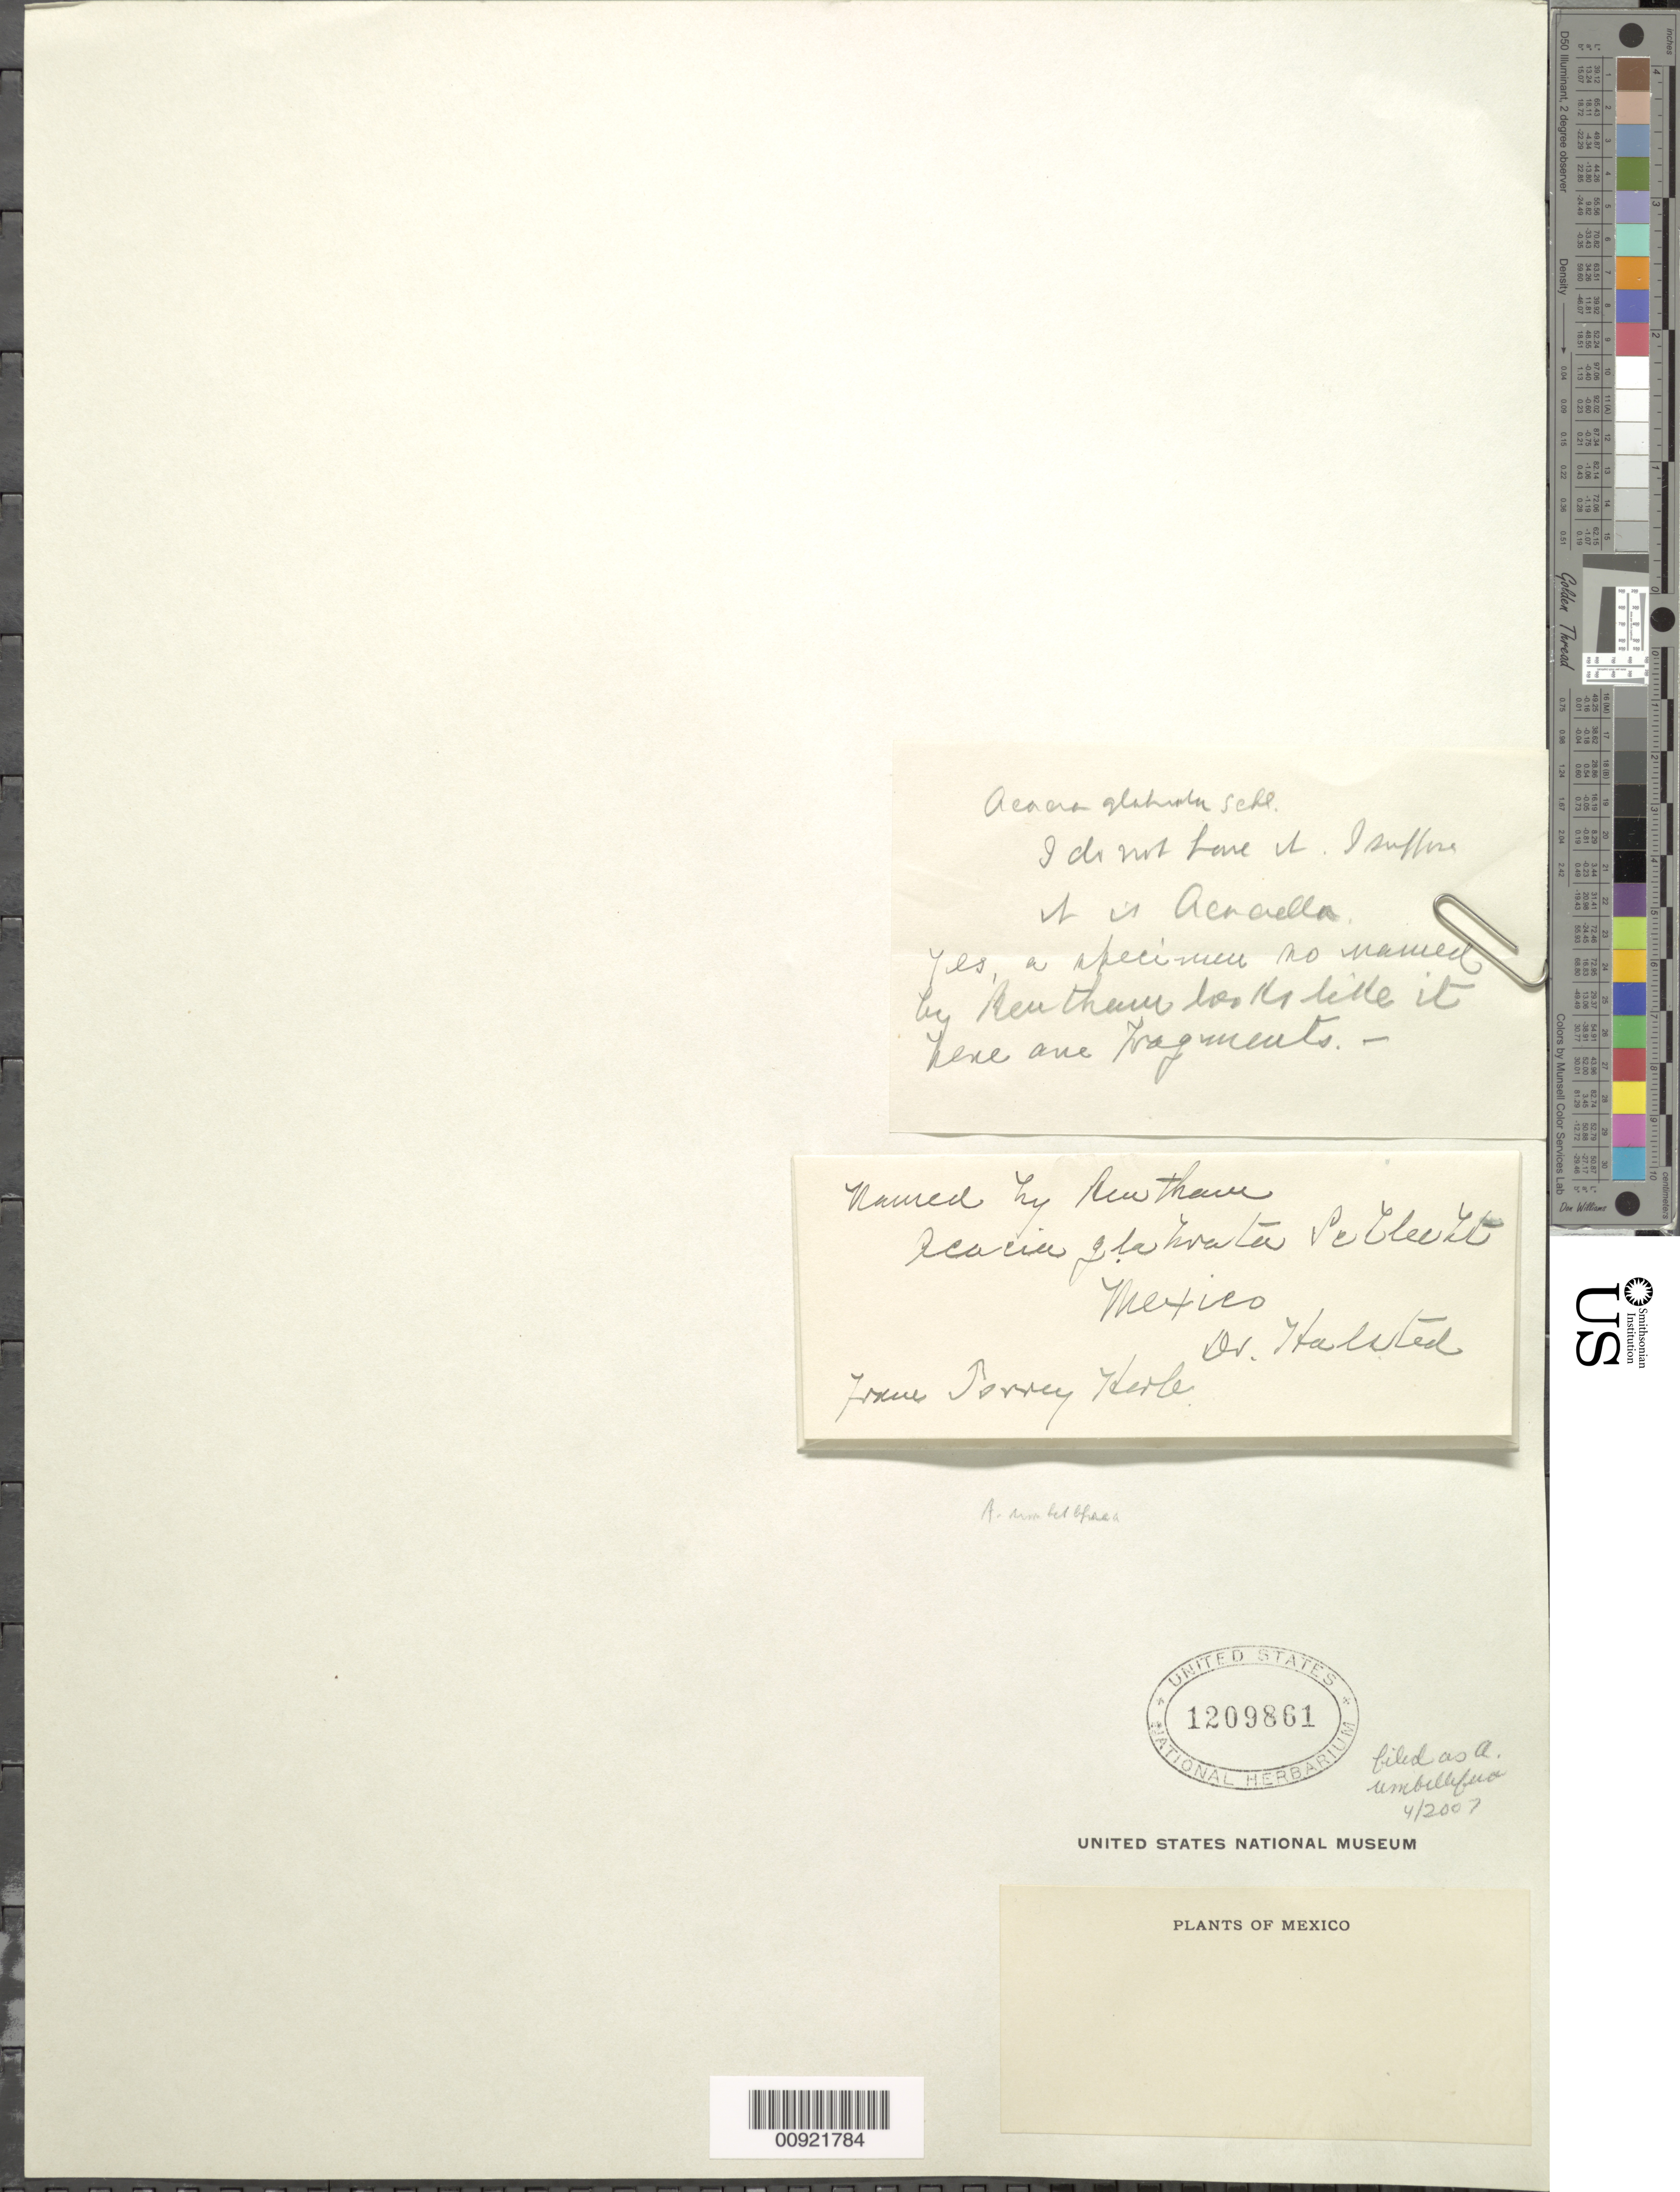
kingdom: Plantae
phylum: Tracheophyta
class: Magnoliopsida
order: Fabales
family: Fabaceae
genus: Acaciella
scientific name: Acaciella sp.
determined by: Strong, M. T., (US), Smithsonian Institution - National Museum of Natural History (UNITED STATES)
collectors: Halsted, --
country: Mexico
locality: Mexico.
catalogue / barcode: US 1209861